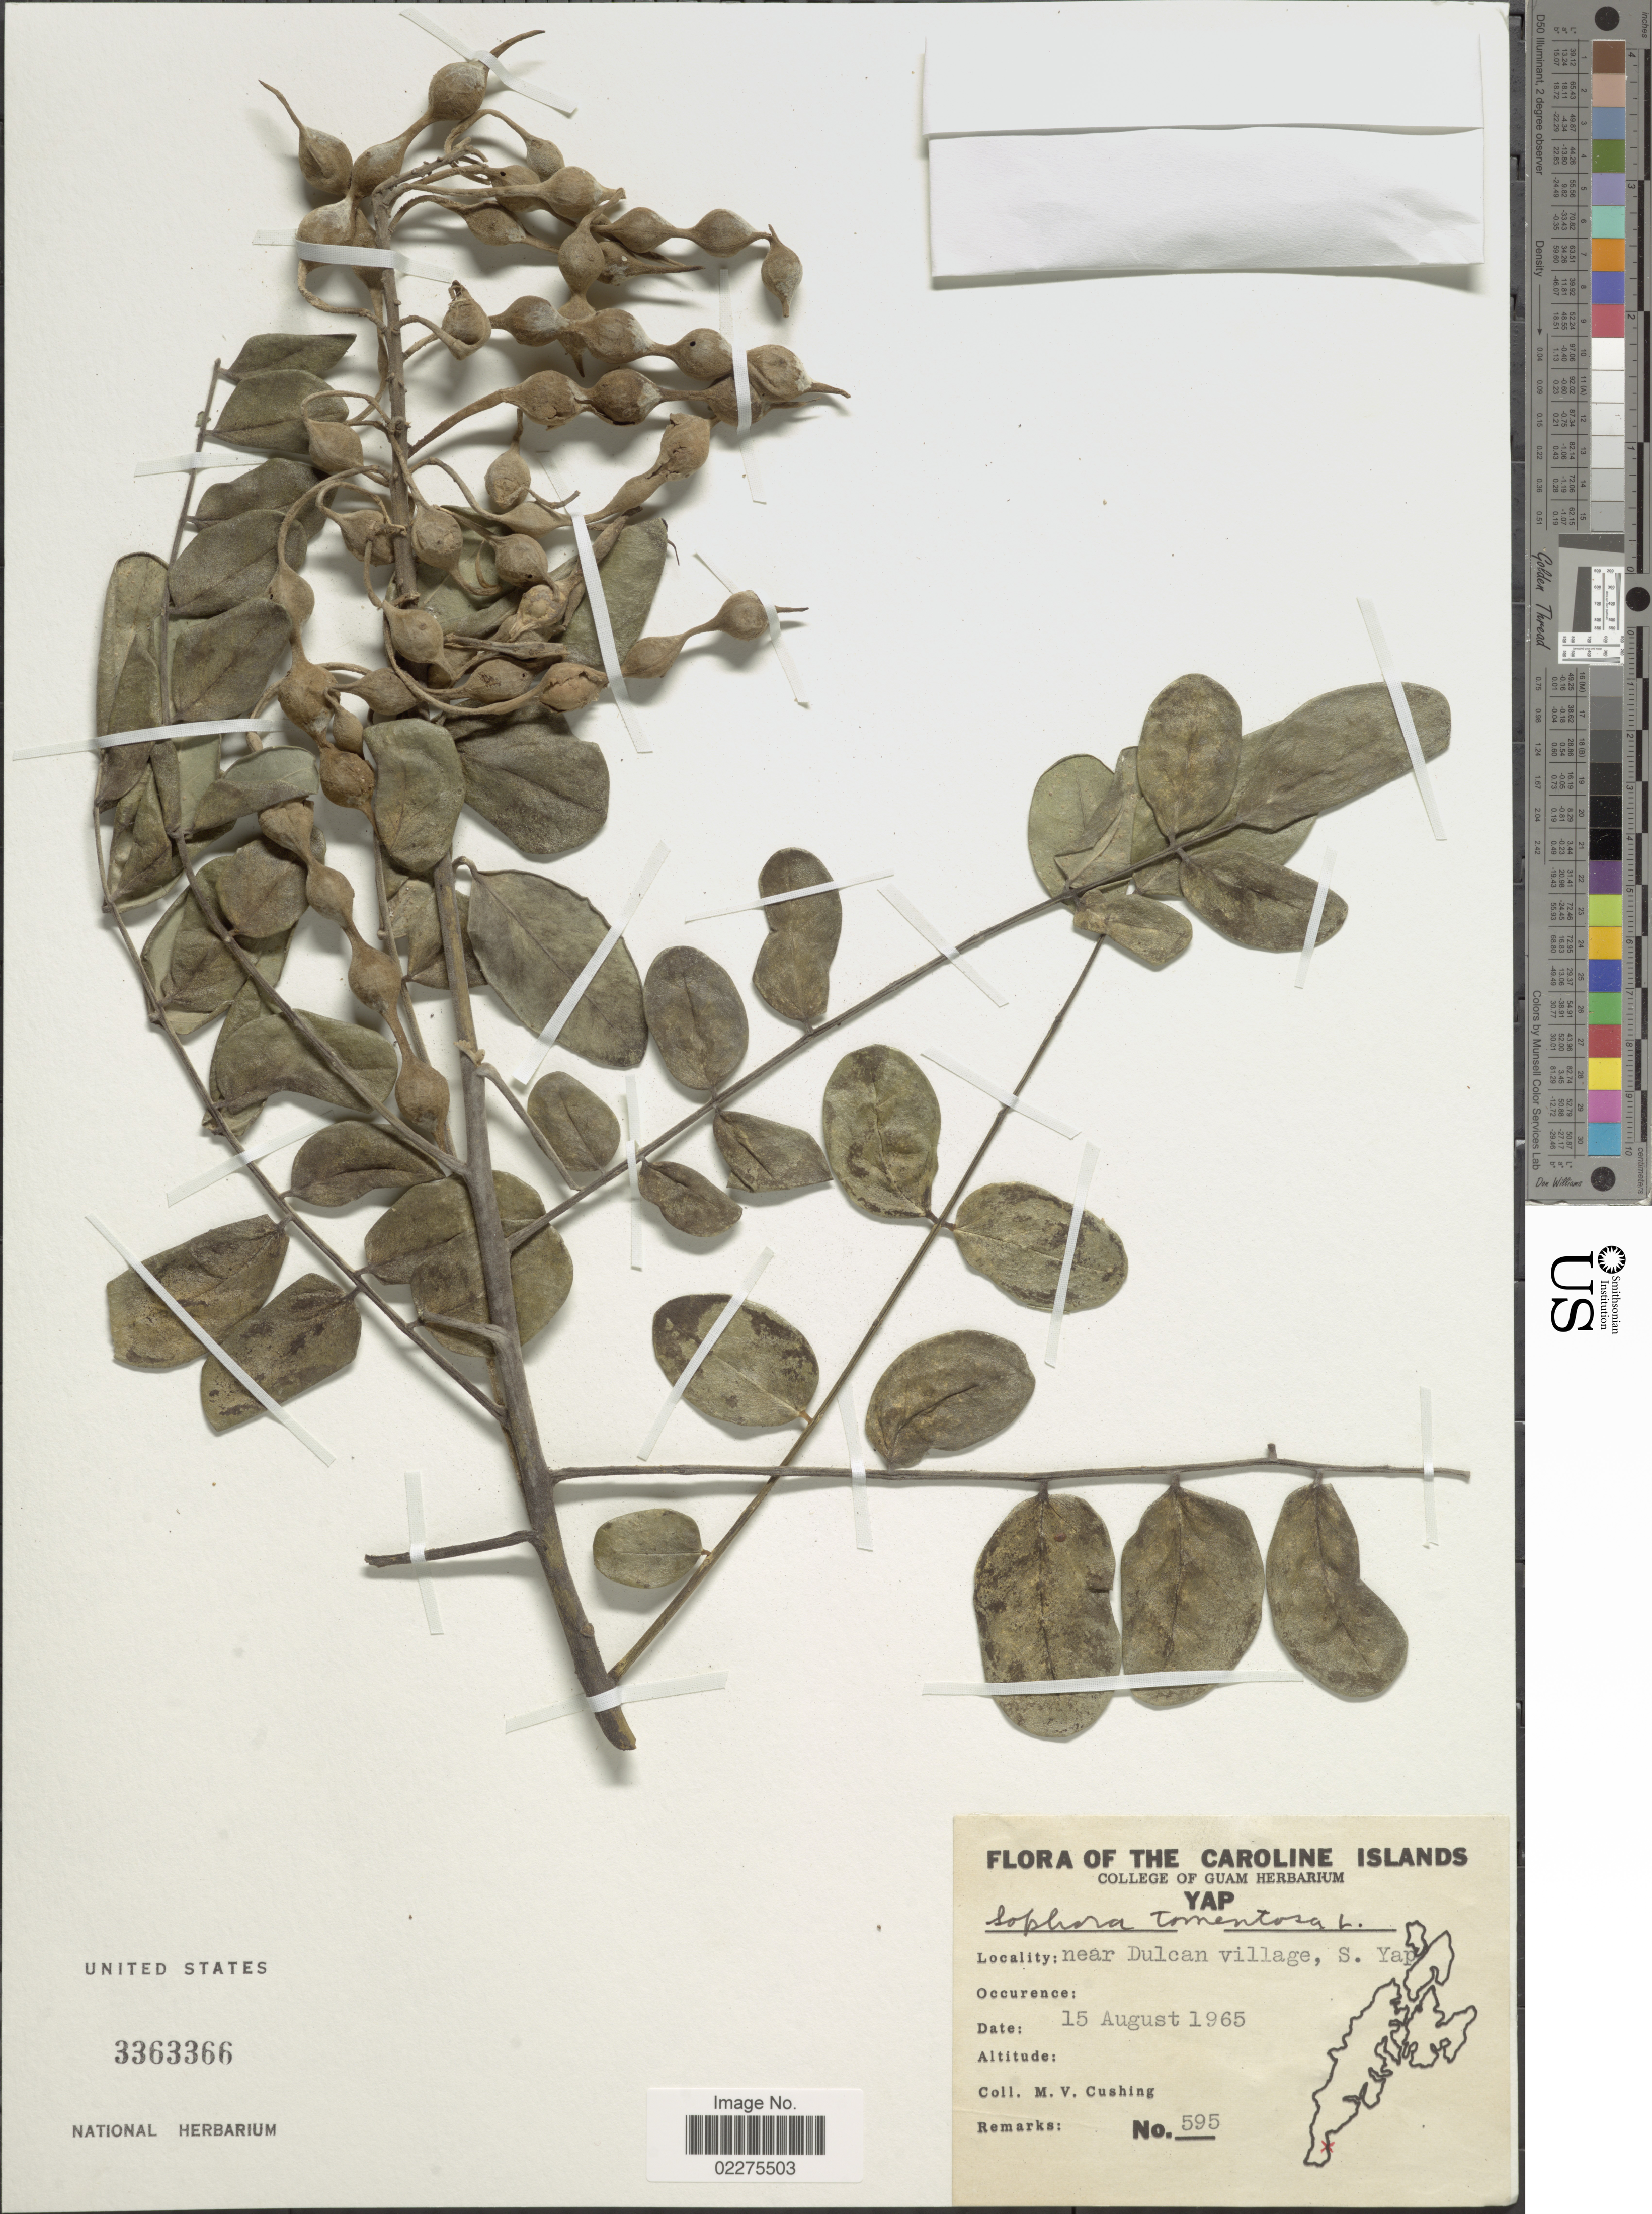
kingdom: Plantae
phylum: Tracheophyta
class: Magnoliopsida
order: Fabales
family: Fabaceae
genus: Sophora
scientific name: Sophora tomentosa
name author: L.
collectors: M. V. Cushing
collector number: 595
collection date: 1965-08-15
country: Micronesia, Federated States of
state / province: Yap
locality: Caroline Islands. near Dulcan village, S. Yap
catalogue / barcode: US 3363366